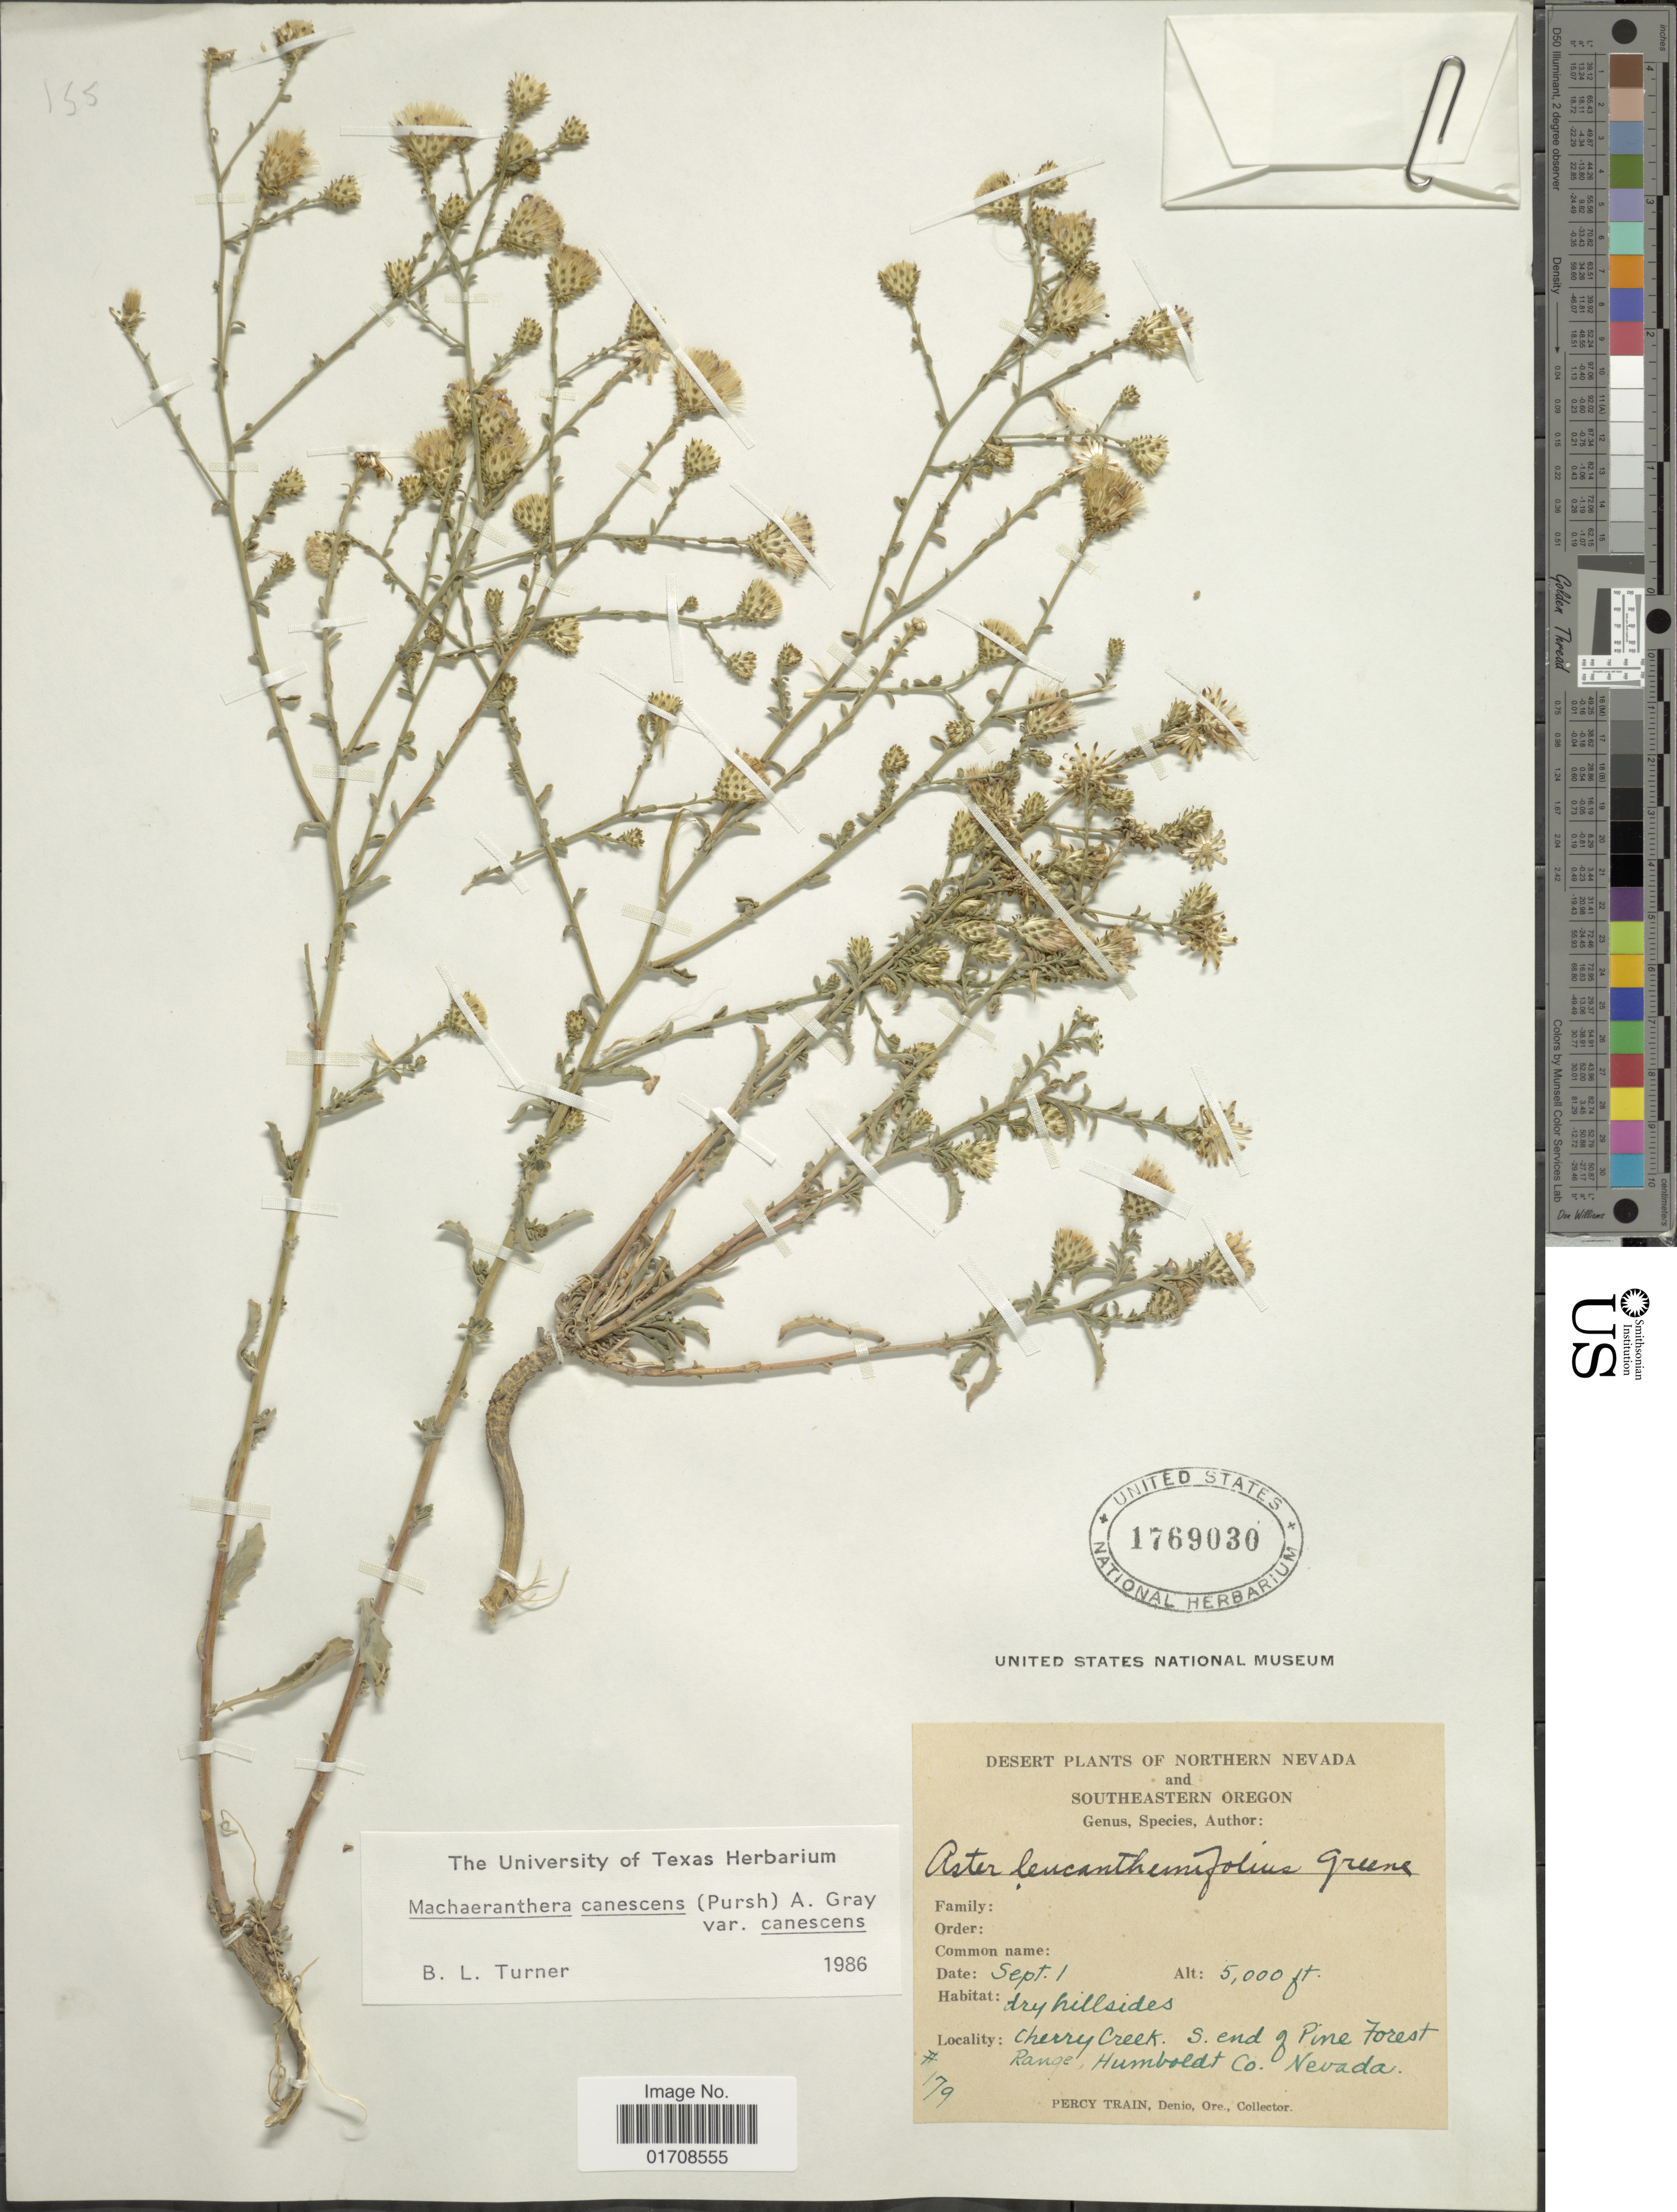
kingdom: Plantae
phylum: Tracheophyta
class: Magnoliopsida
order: Asterales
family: Asteraceae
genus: Machaeranthera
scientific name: Machaeranthera canescens var. canescens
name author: (Pursh) A. Gray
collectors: P. Train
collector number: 179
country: United States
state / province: Nevada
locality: Cherry Creek, S. end of Pine Forest Range, Humboldt Co.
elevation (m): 1524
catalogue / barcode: US 1769030